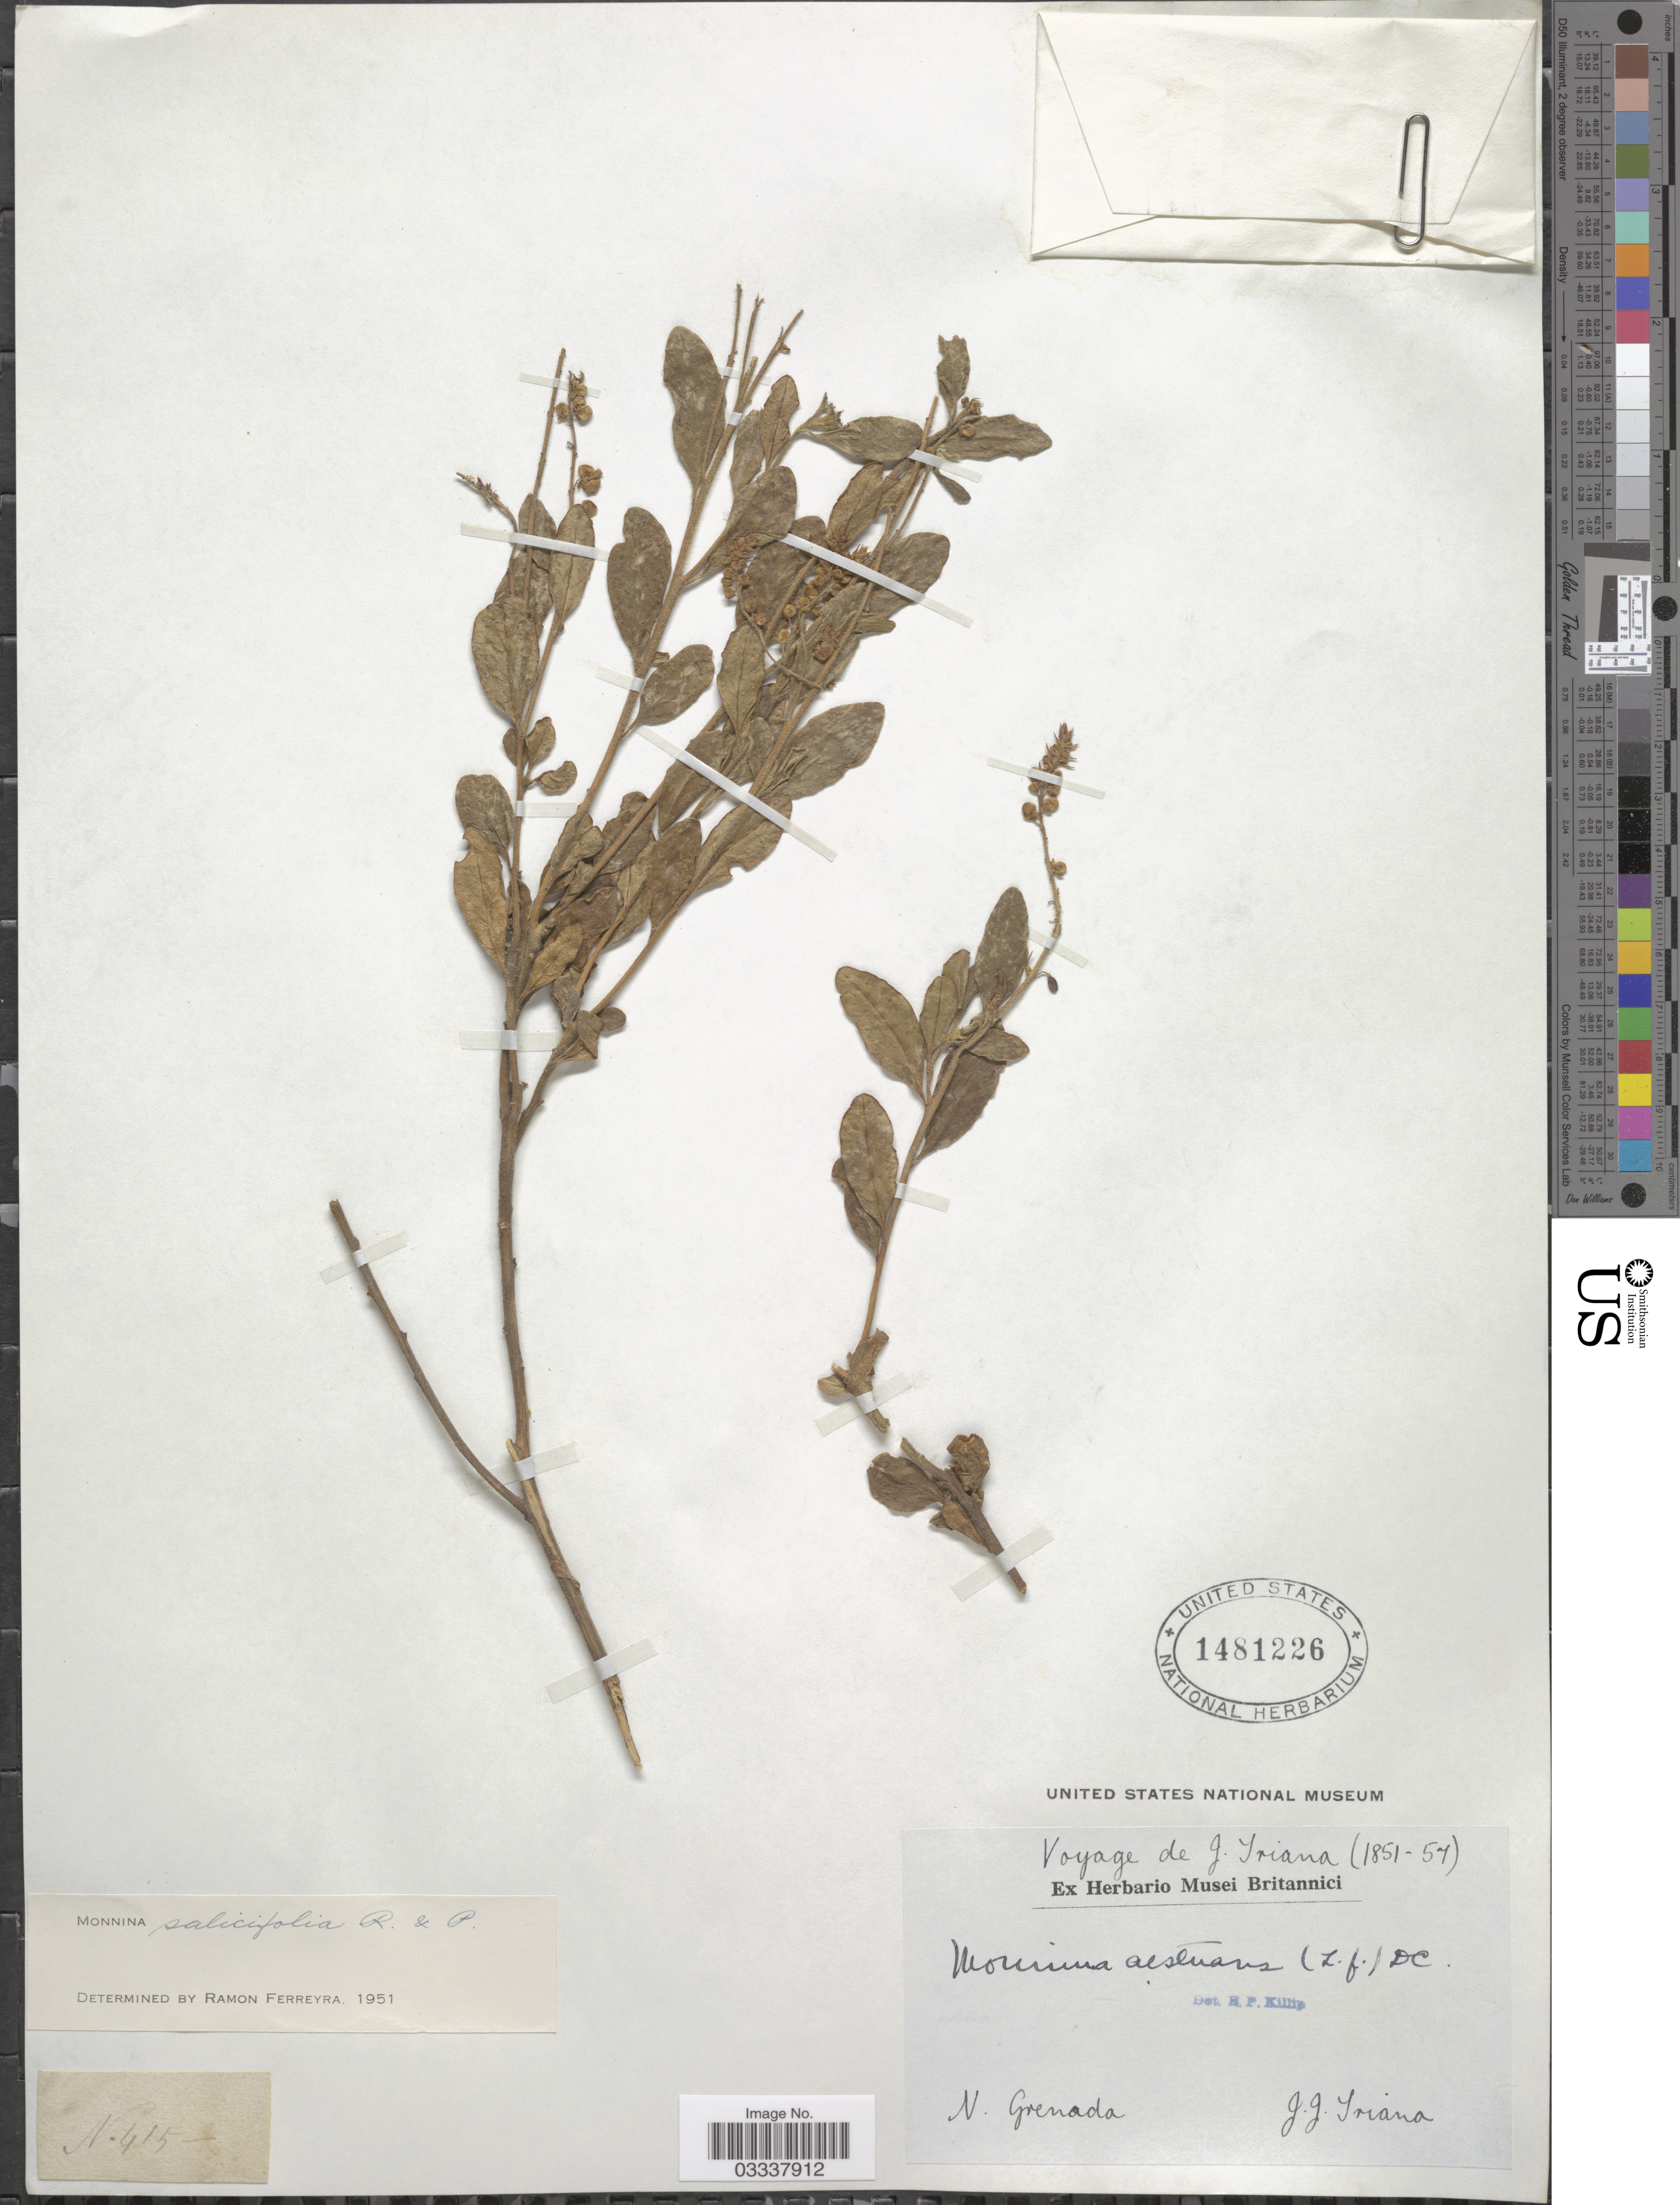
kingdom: Plantae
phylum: Tracheophyta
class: Magnoliopsida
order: Fabales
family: Polygalaceae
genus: Monnina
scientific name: Monnina salicifolia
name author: Ruiz & Pav.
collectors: J. J. Triana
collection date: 1851/1857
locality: N. Grenada.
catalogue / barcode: US 1481226